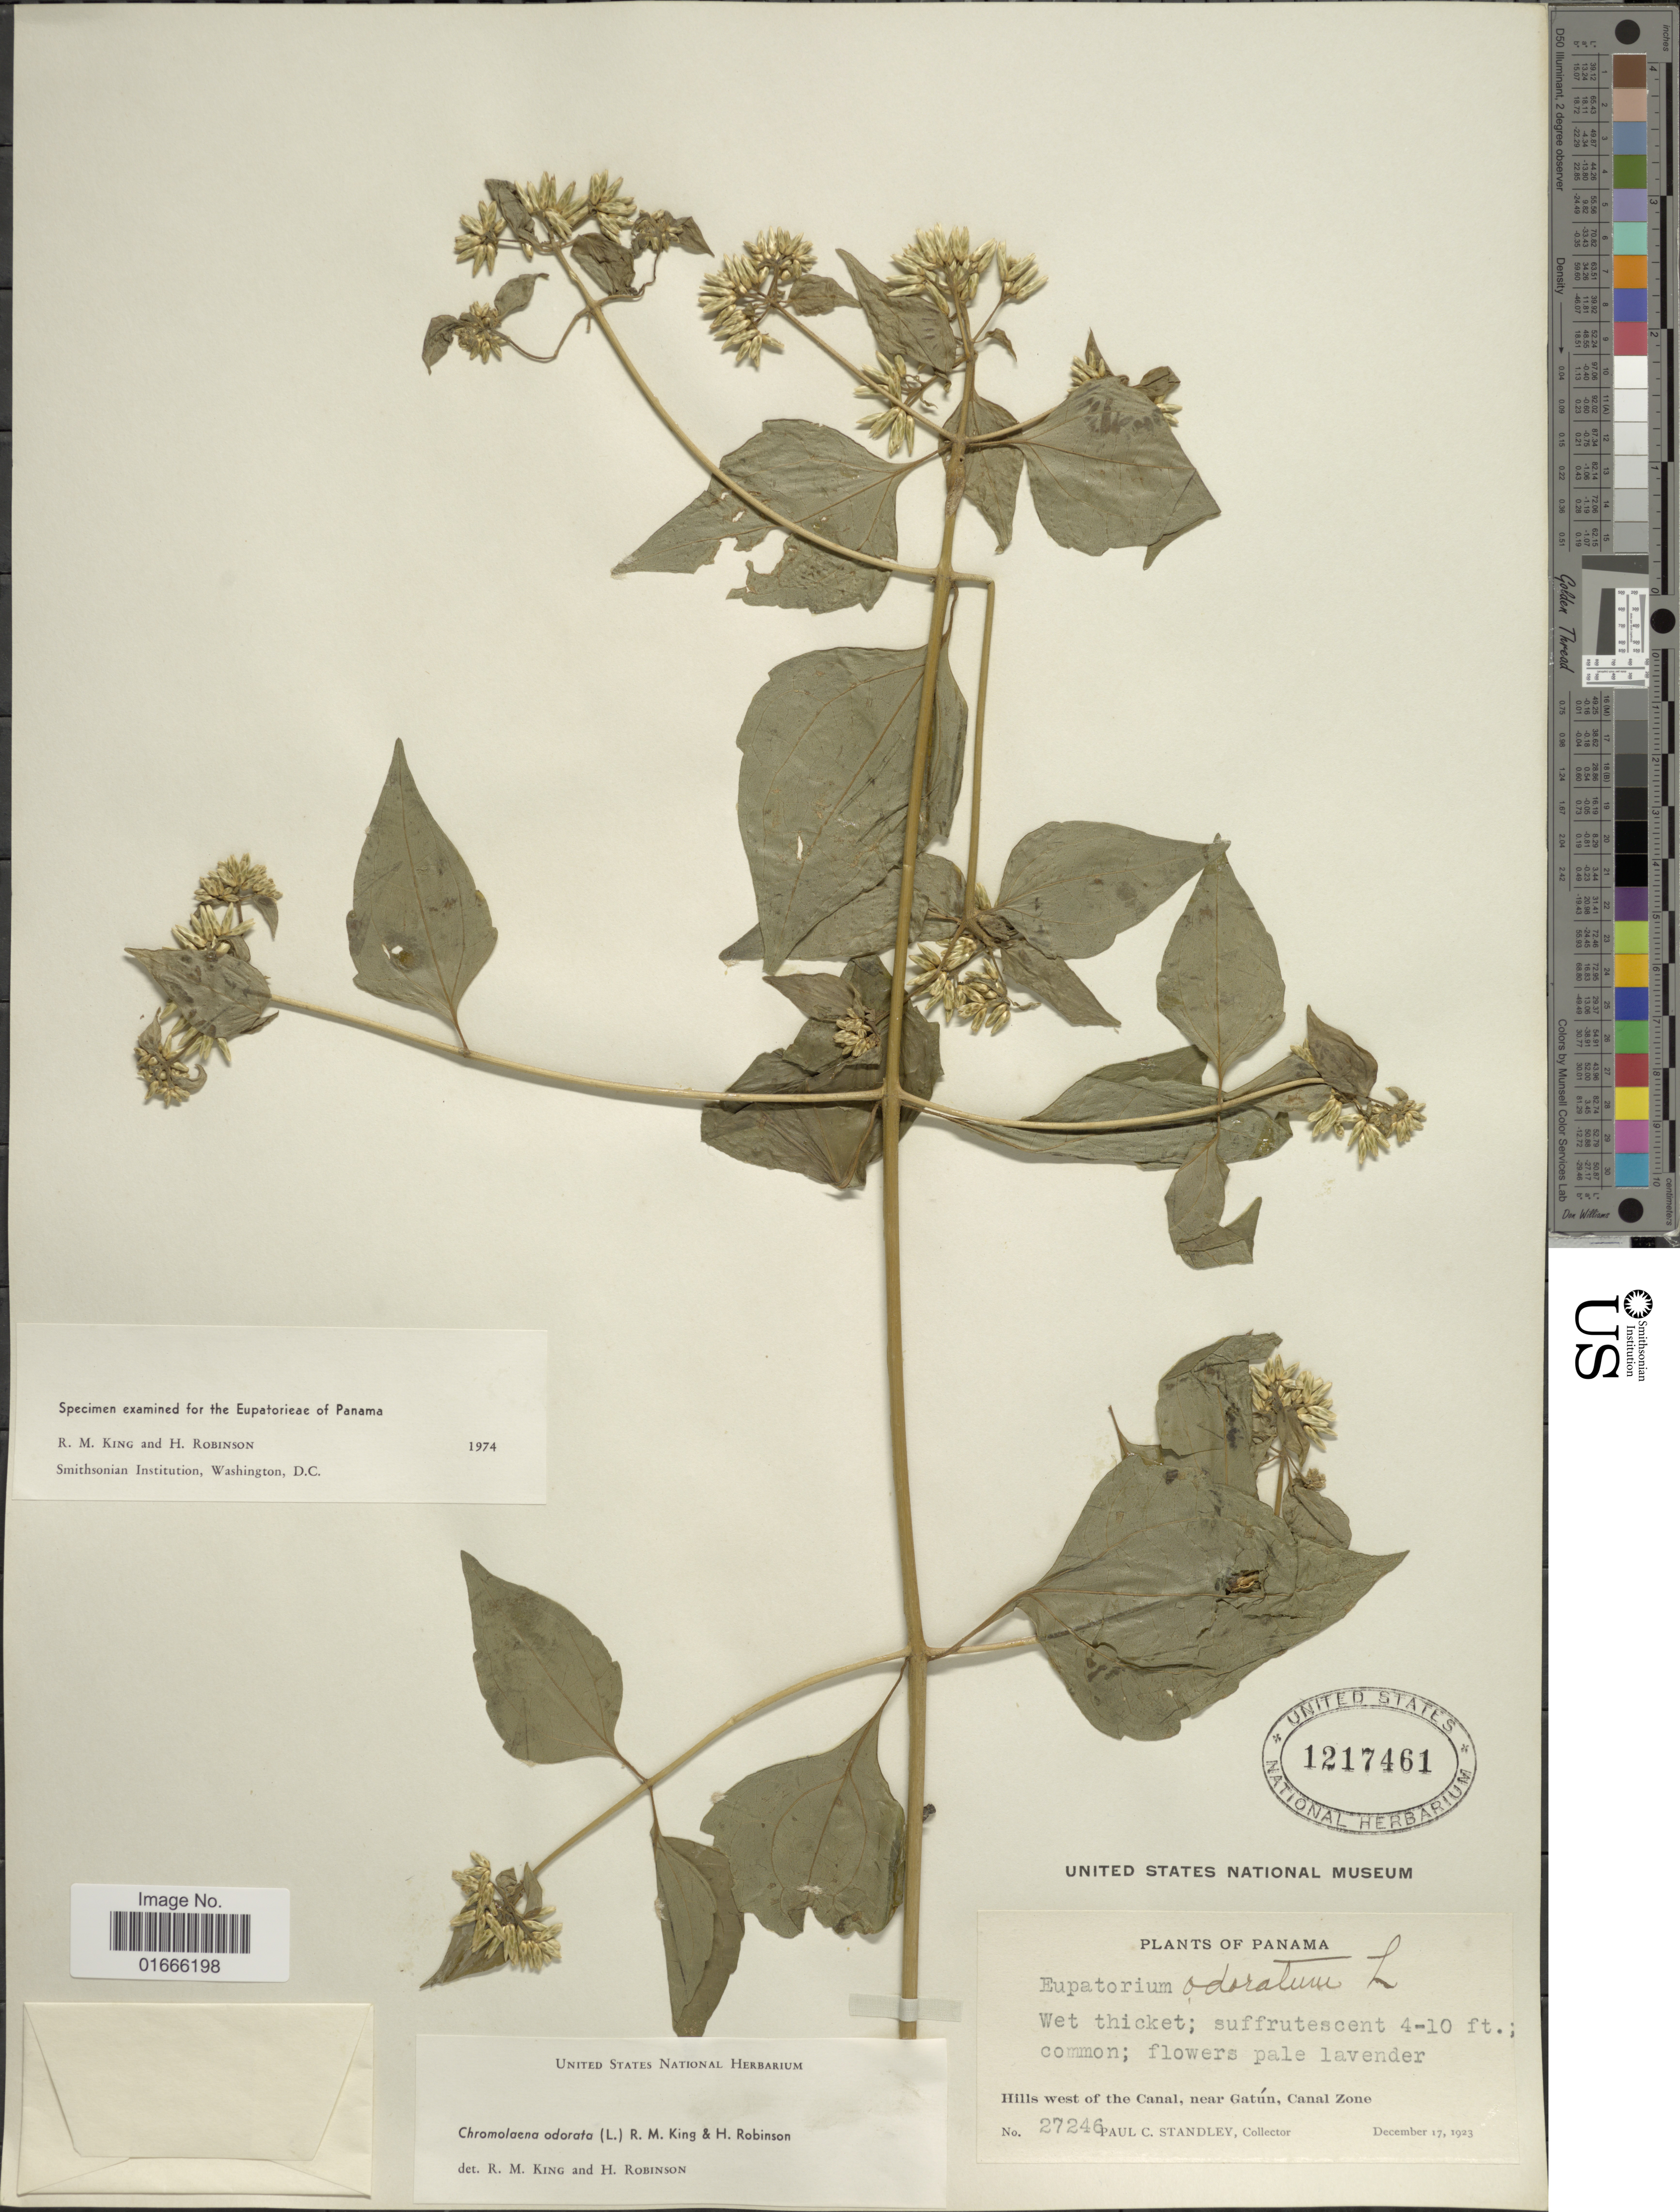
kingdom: Plantae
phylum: Tracheophyta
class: Magnoliopsida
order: Asterales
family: Asteraceae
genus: Chromolaena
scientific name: Chromolaena odorata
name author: (L.) R.M. King & H. Rob.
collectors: P. C. Standley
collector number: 27246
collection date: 1923-12-17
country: Panama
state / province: Colón / Panamá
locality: Hills west of the Canal, near Gatun, Canal zone.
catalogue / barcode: US 1217461